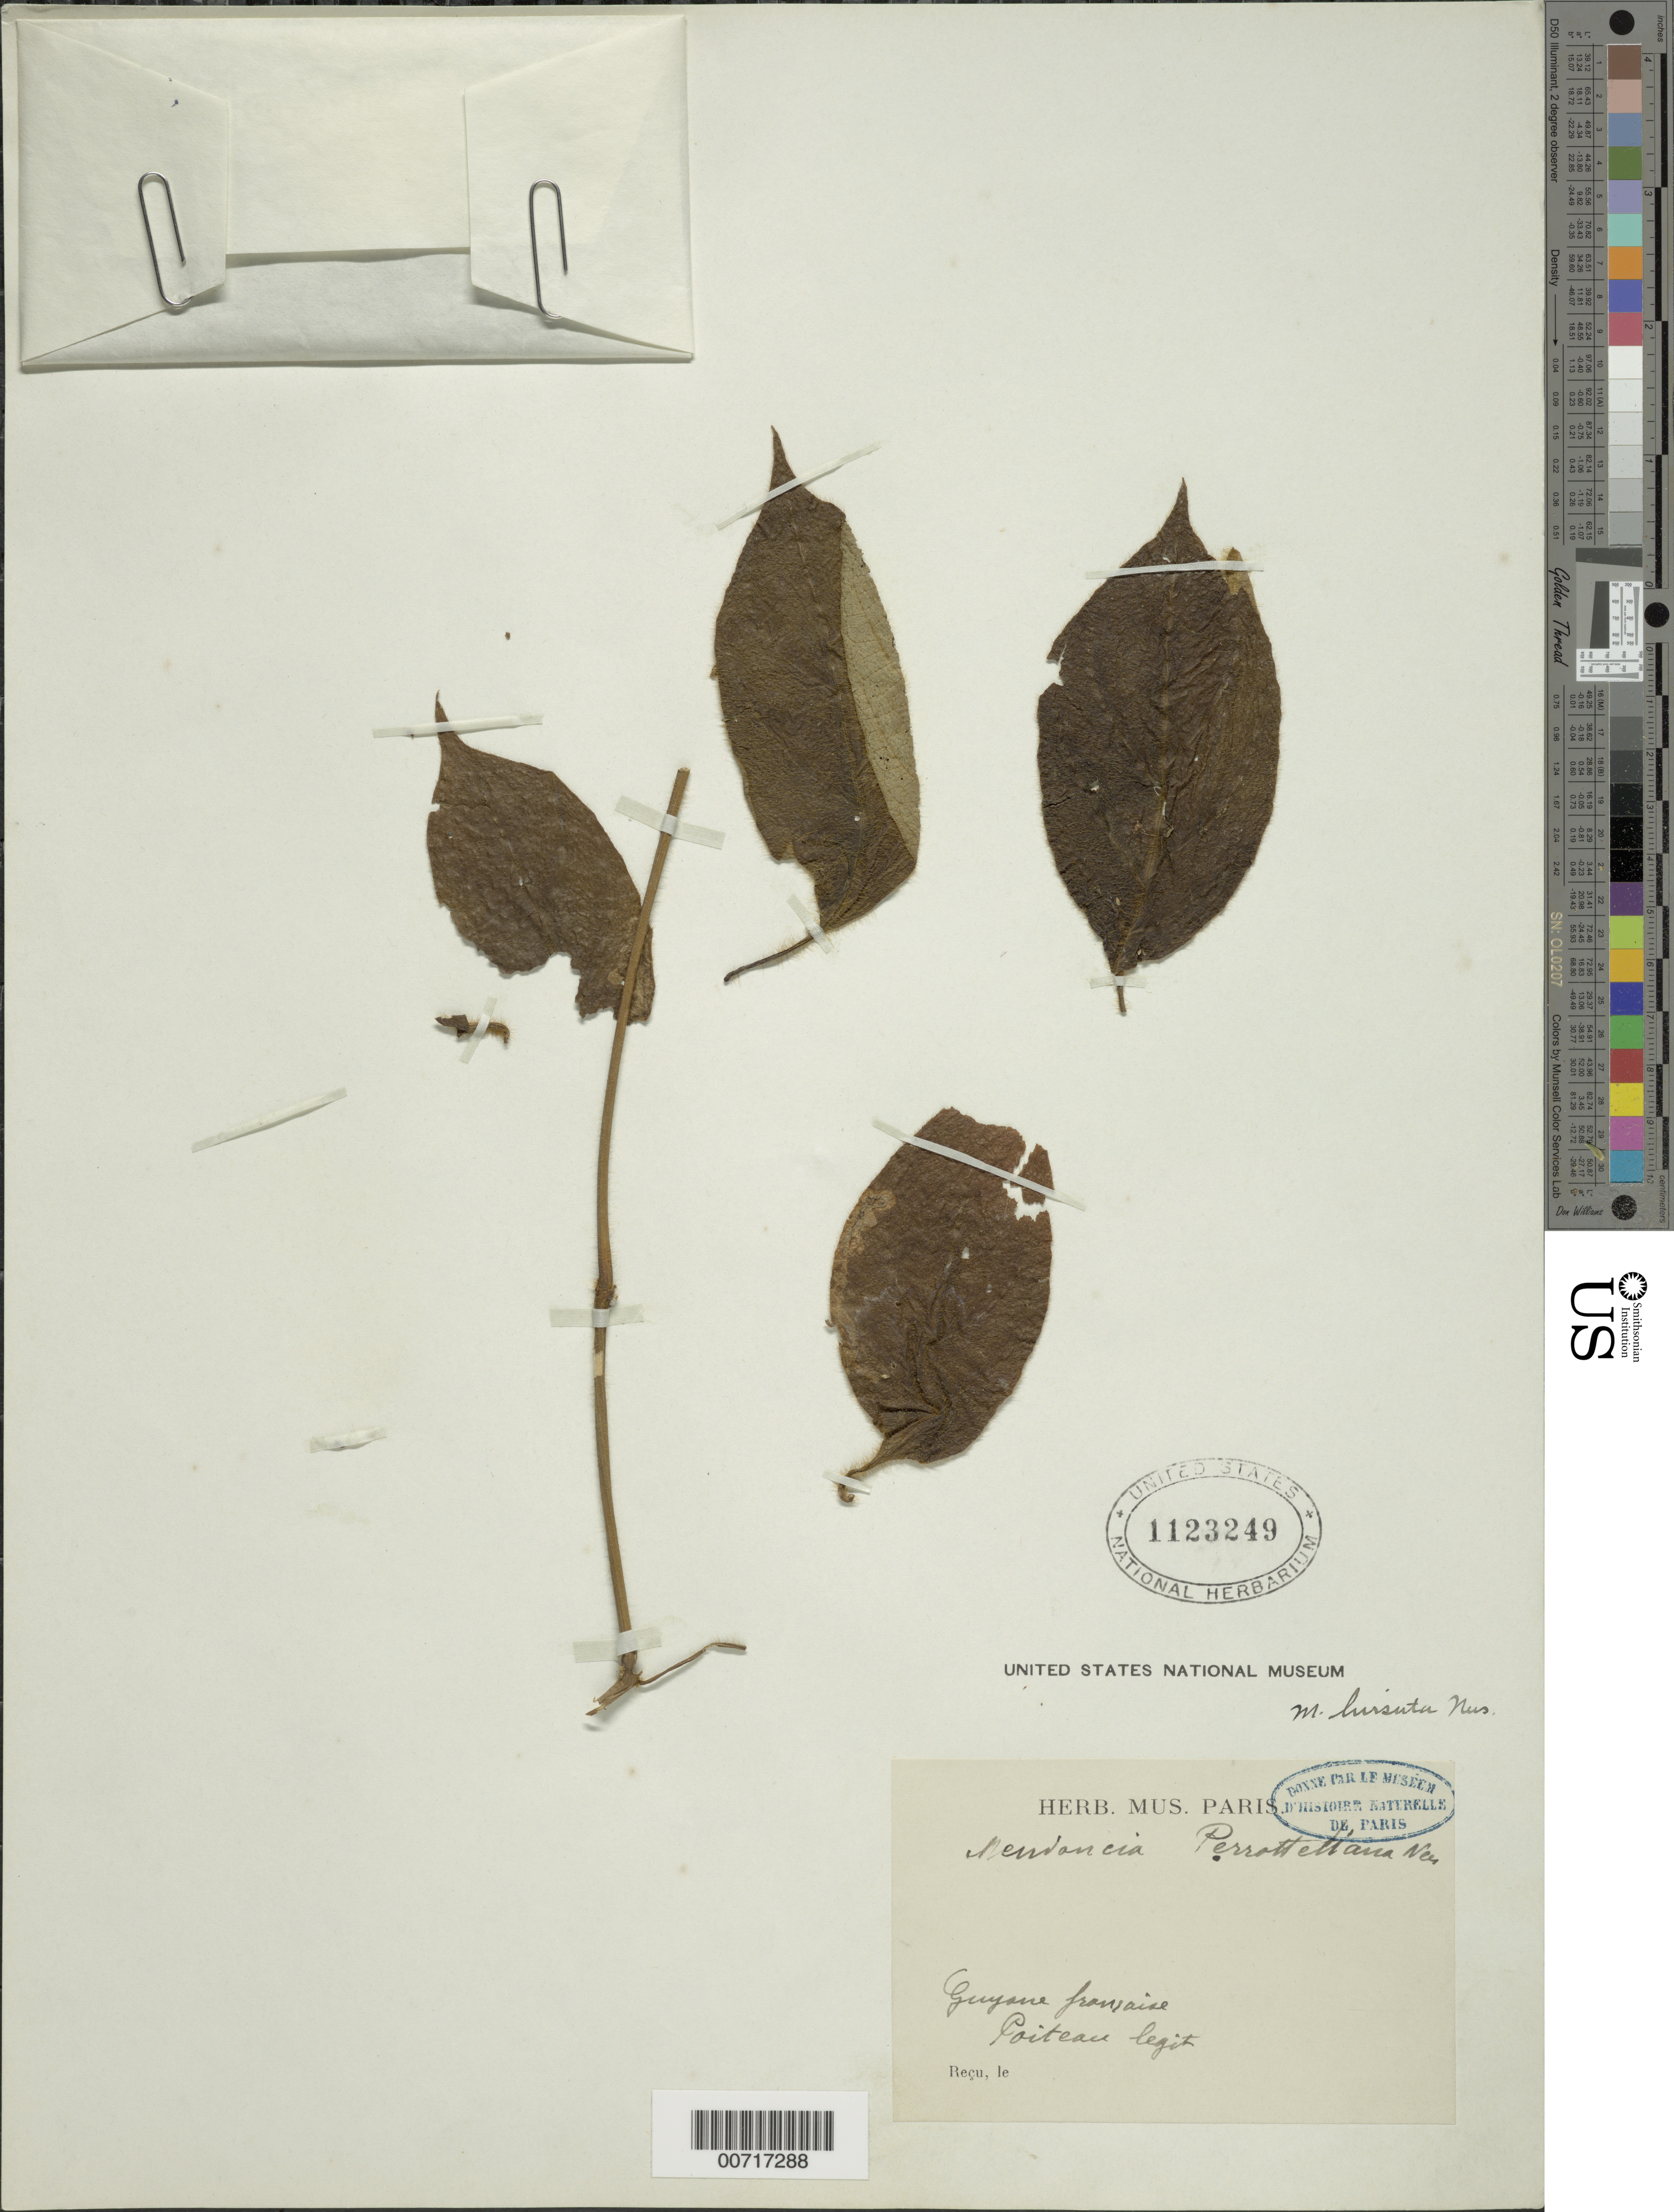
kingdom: Plantae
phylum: Tracheophyta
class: Magnoliopsida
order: Lamiales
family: Acanthaceae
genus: Mendoncia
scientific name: Mendoncia perrottetiana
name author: Nees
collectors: P. Poiteau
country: French Guiana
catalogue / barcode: US 1123249